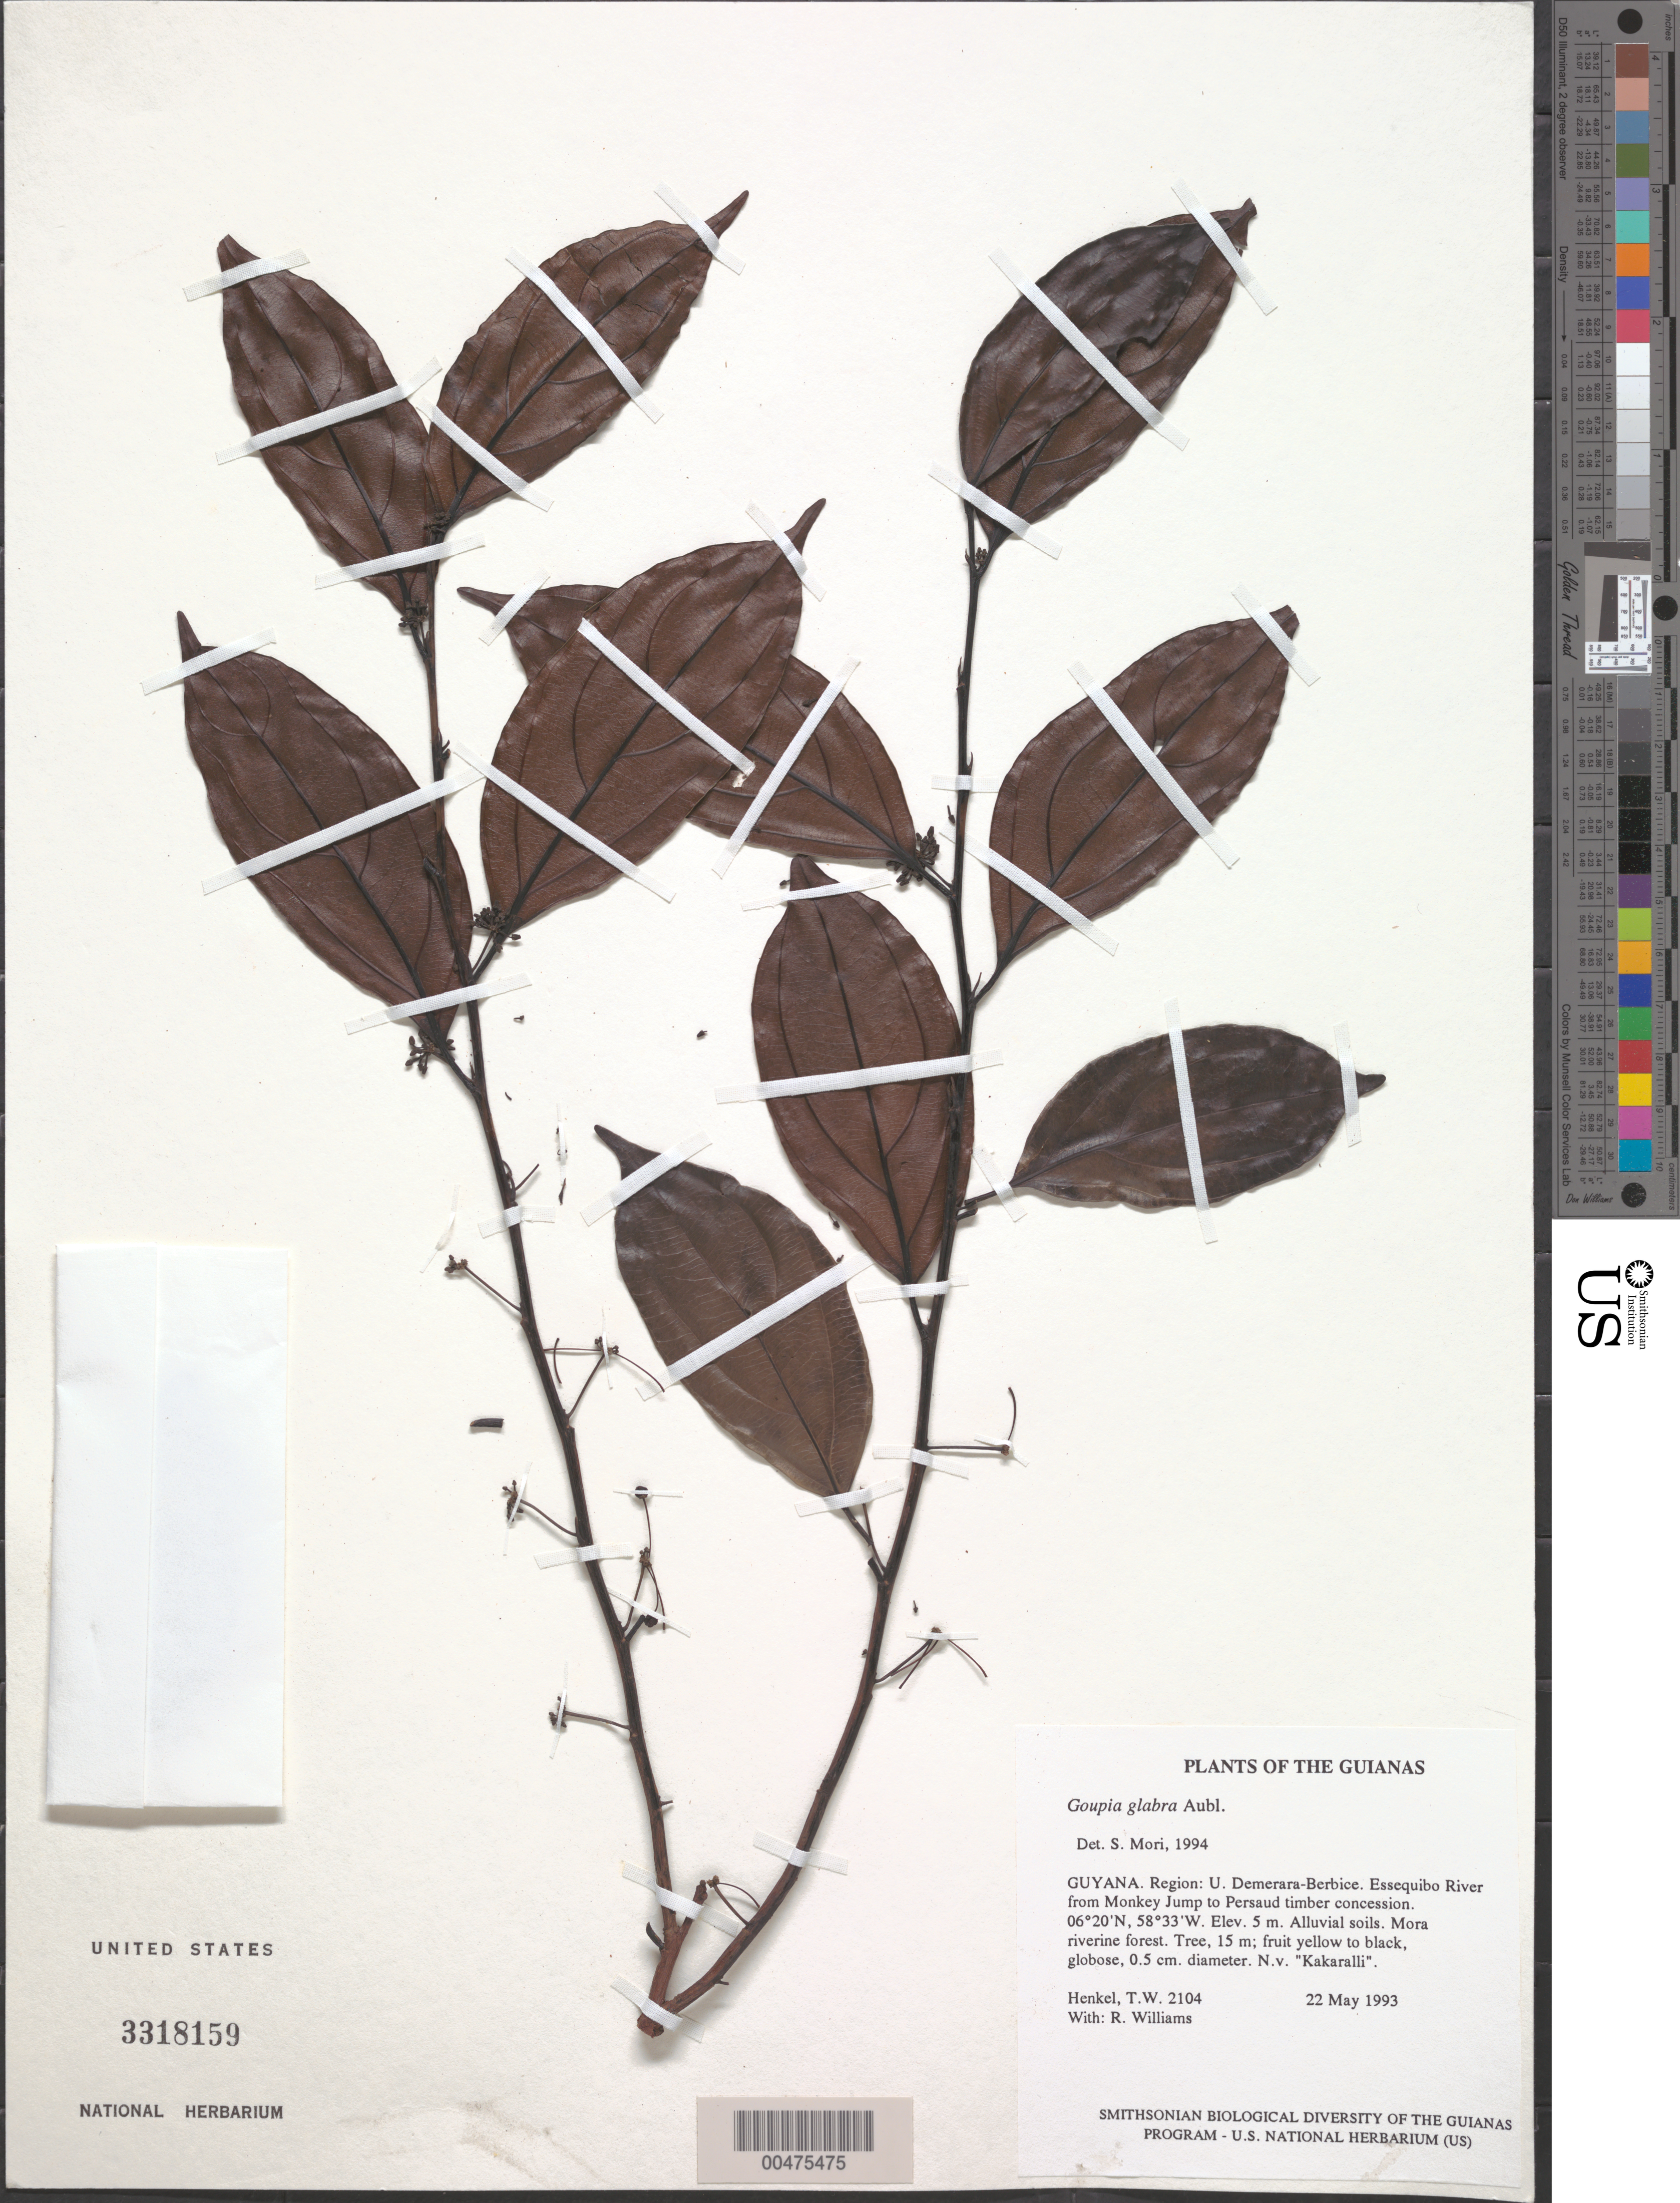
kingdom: Plantae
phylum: Tracheophyta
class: Magnoliopsida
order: Malpighiales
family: Goupiaceae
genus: Goupia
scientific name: Goupia glabra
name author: Aubl.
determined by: Mori, Scott A.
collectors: T. Henkel & R. Williams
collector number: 2104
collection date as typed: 22 May 1993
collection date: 1993-05-22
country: Guyana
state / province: U. Demerara-Berbice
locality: Essequibo River from Monkey Jump to Persaud timber concession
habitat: Alluvial soils. Mora riverine forest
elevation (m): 5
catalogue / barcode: US 3318159